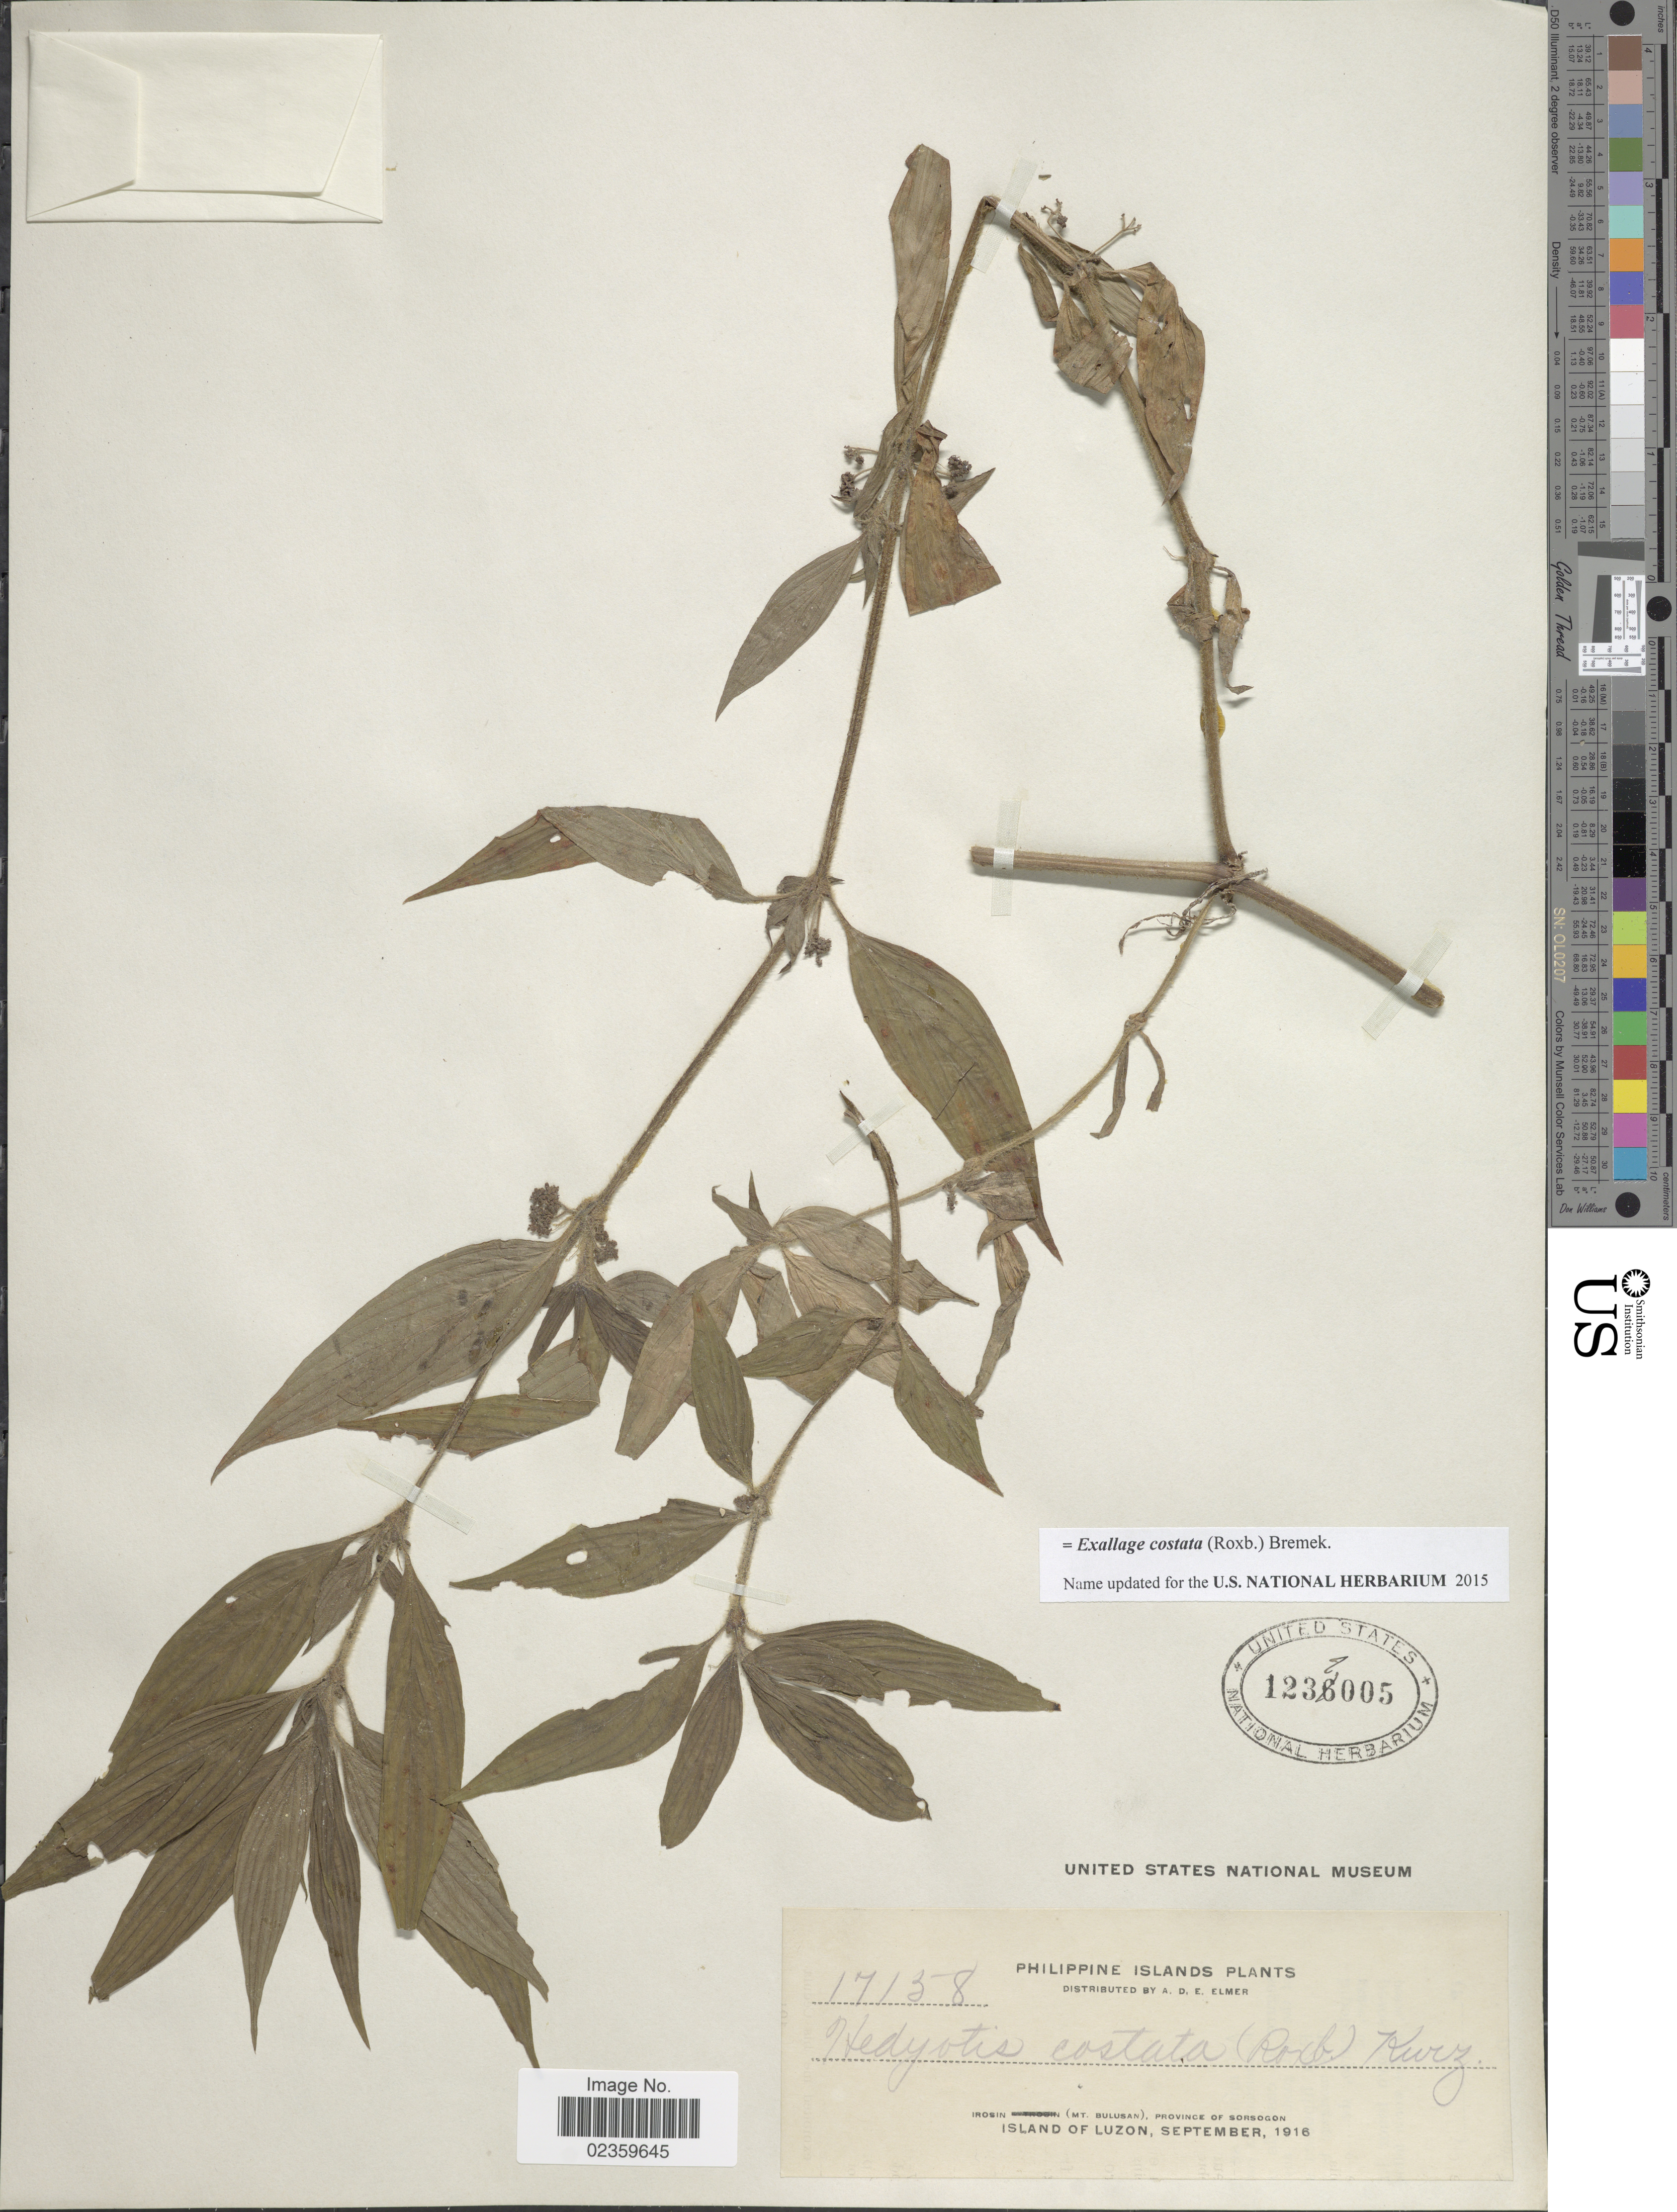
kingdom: Plantae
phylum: Tracheophyta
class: Magnoliopsida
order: Gentianales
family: Rubiaceae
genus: Exallage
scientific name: Exallage costata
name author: (Roxb.) Bremek.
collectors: A. D. E. Elmer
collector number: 17158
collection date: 1916-09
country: Philippines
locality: Philippine Islands. Irosin (Mt. Bulusan), Province of Sorsogon. Islande of Luzon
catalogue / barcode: US 1232005